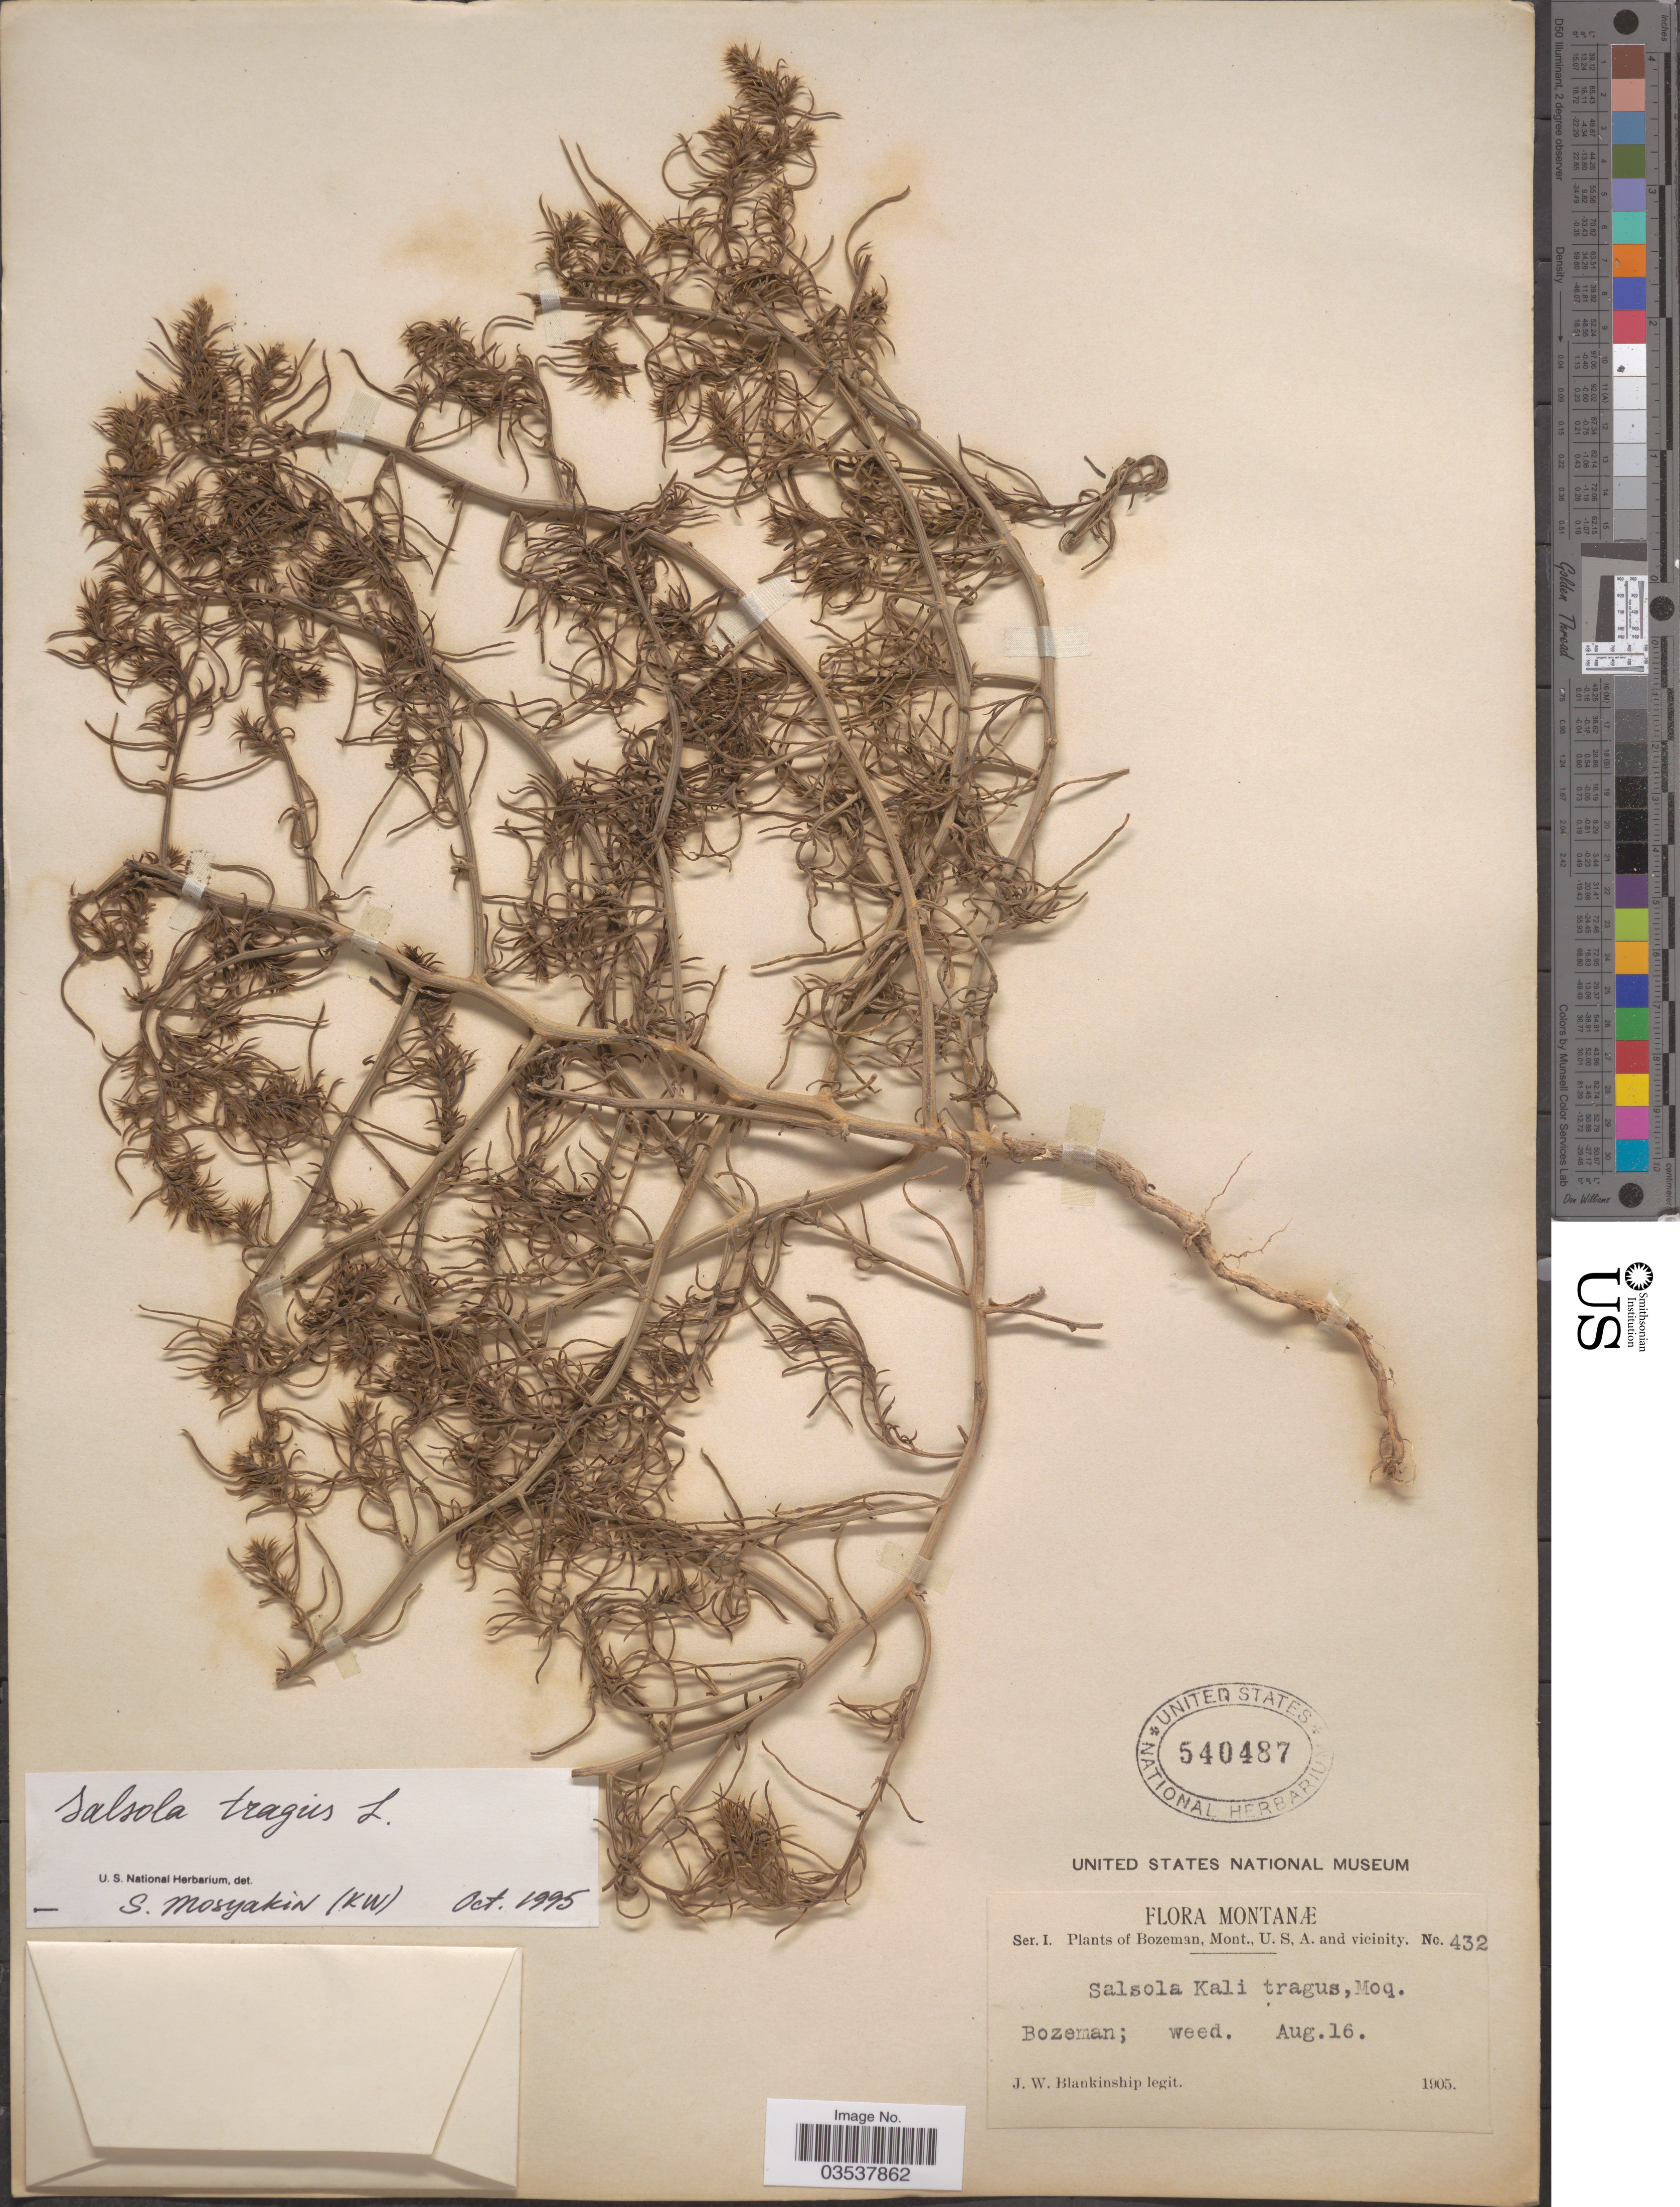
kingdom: Plantae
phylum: Tracheophyta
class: Magnoliopsida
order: Caryophyllales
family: Amaranthaceae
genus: Salsola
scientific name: Salsola pestifer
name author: A. Nelson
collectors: J. W. Blankinship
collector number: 432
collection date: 1905-08-16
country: United States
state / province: Montana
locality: Bozeman, U.S.A. and vicinity.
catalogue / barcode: US 540487